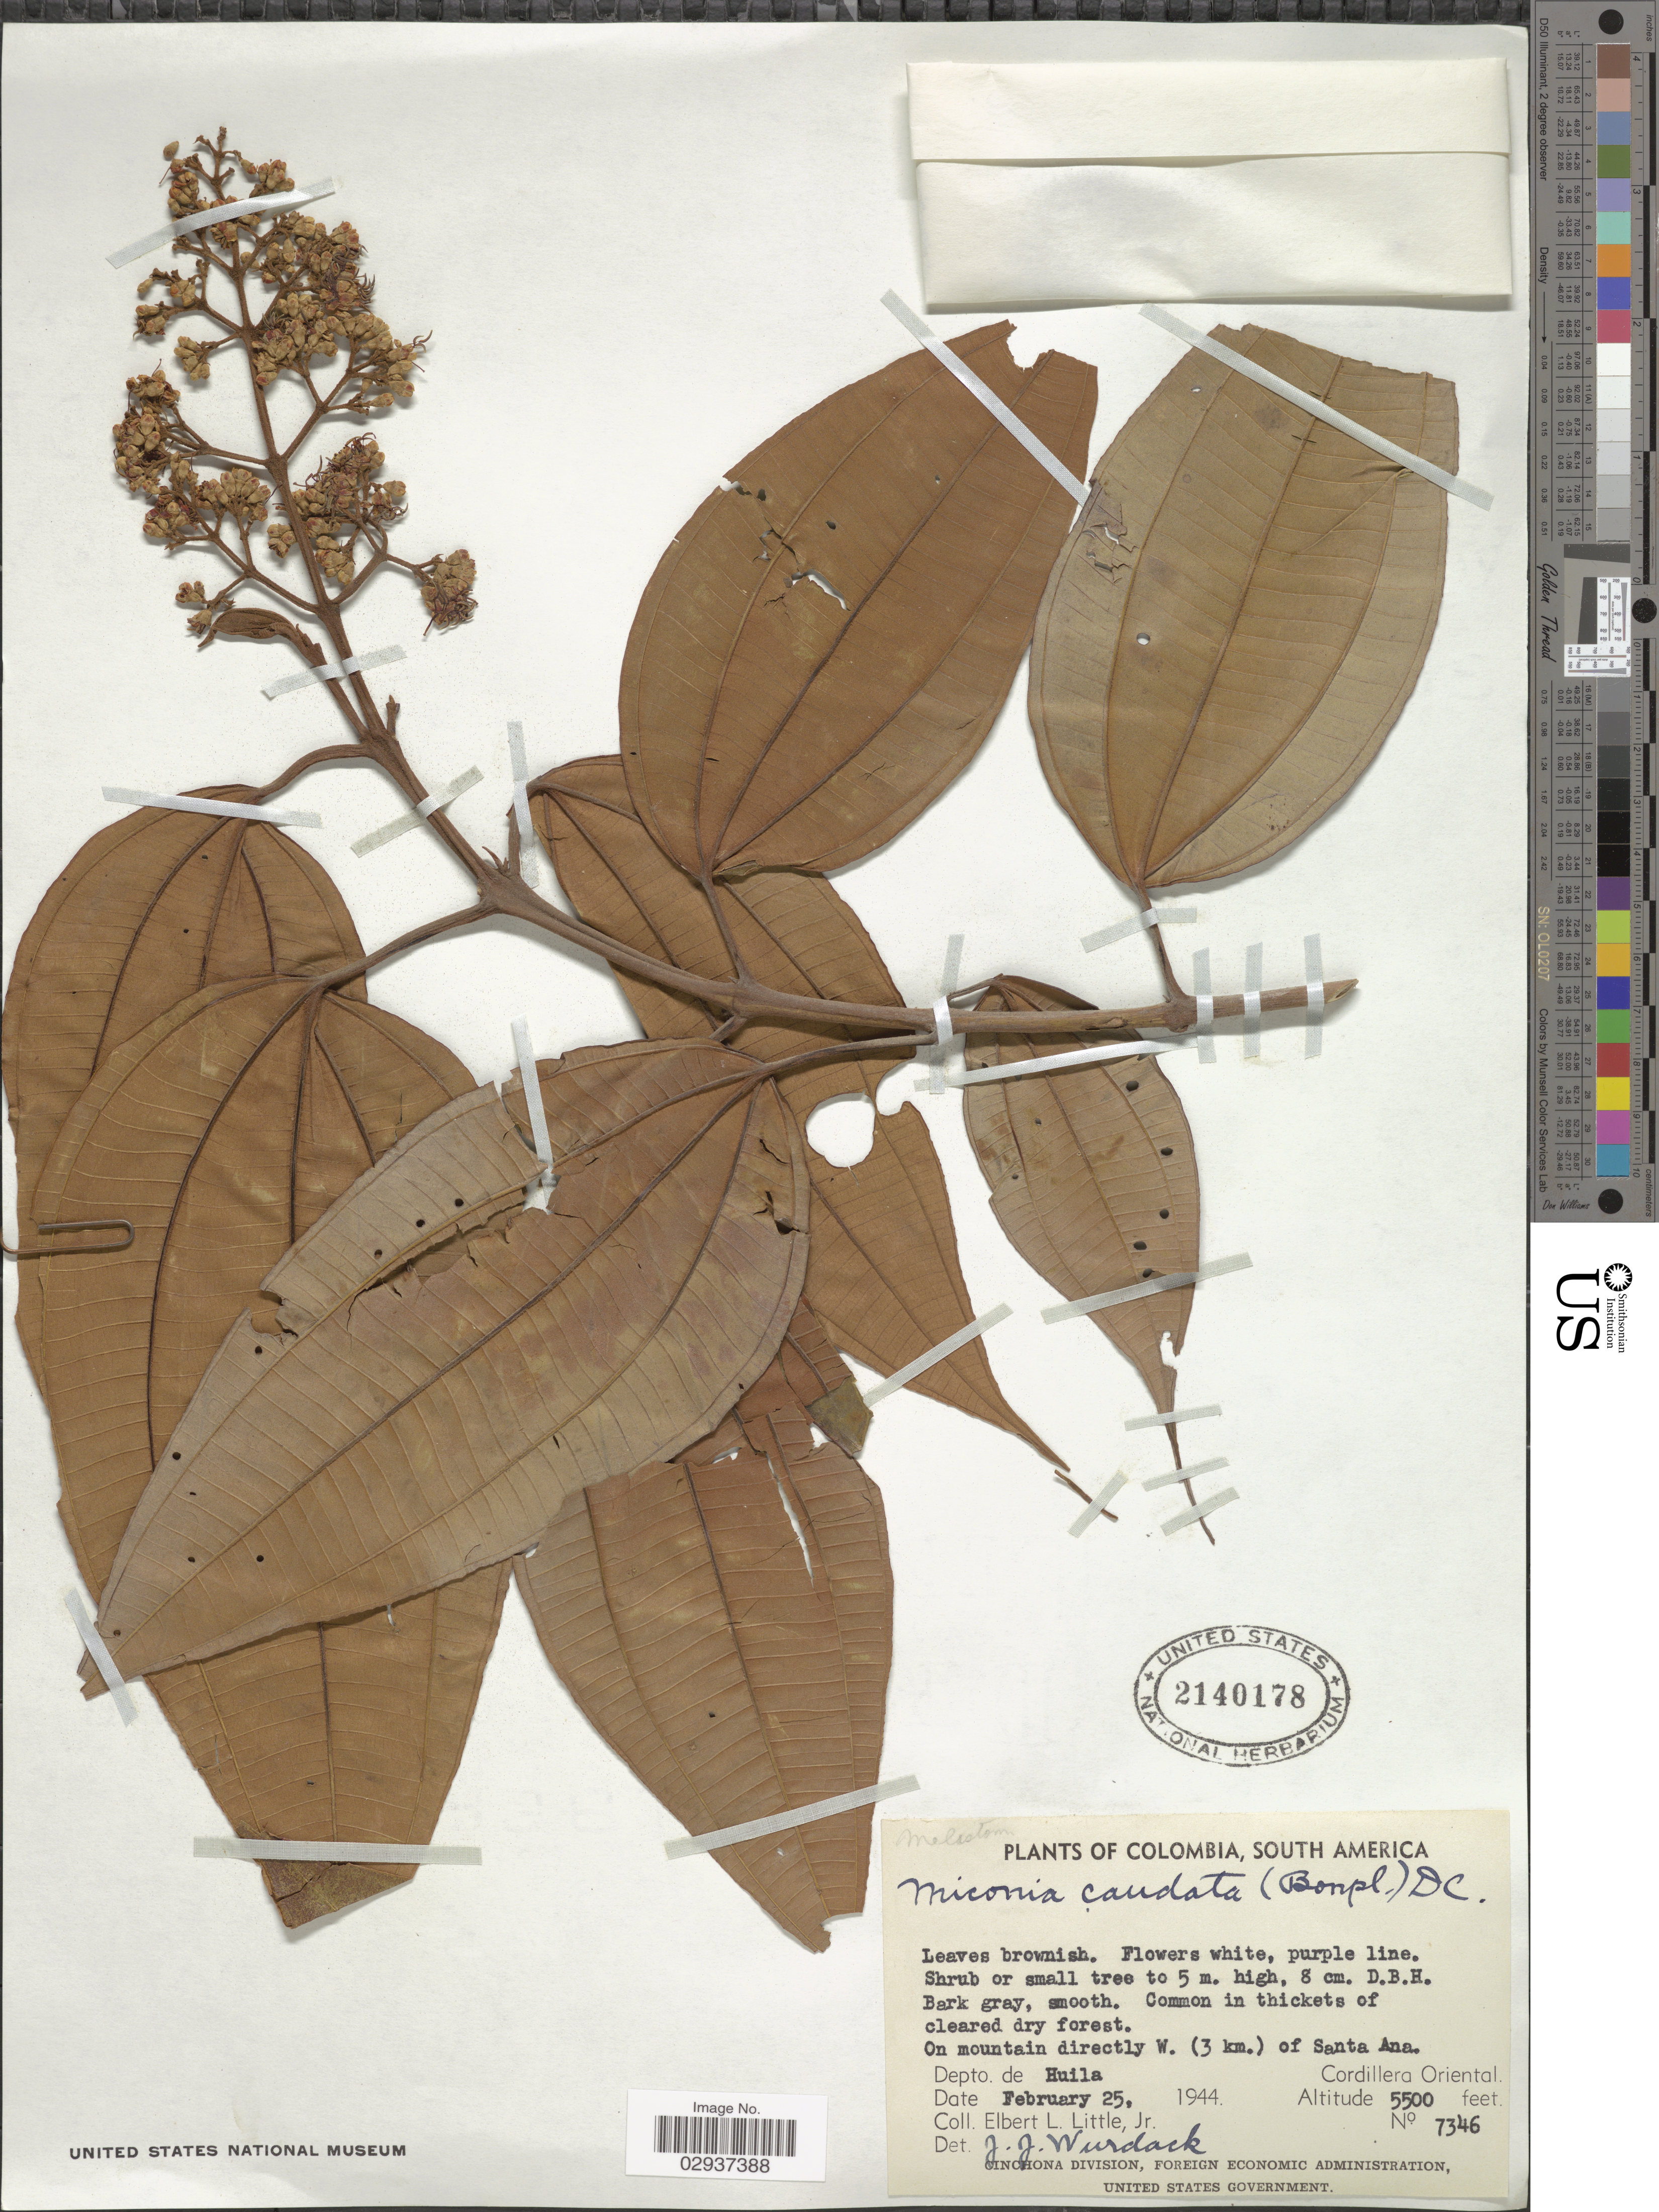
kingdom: Plantae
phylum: Tracheophyta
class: Magnoliopsida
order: Myrtales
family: Melastomataceae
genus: Miconia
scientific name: Miconia caudata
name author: (Bonpl.) DC.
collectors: E. L. Little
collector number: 7346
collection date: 1944-02-25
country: Colombia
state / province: Huila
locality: On mountain directly W. (3 km.) of Santa Ana. Depto. del Huila, Cordillera Oriental.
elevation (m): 1676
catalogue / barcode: US 2140178